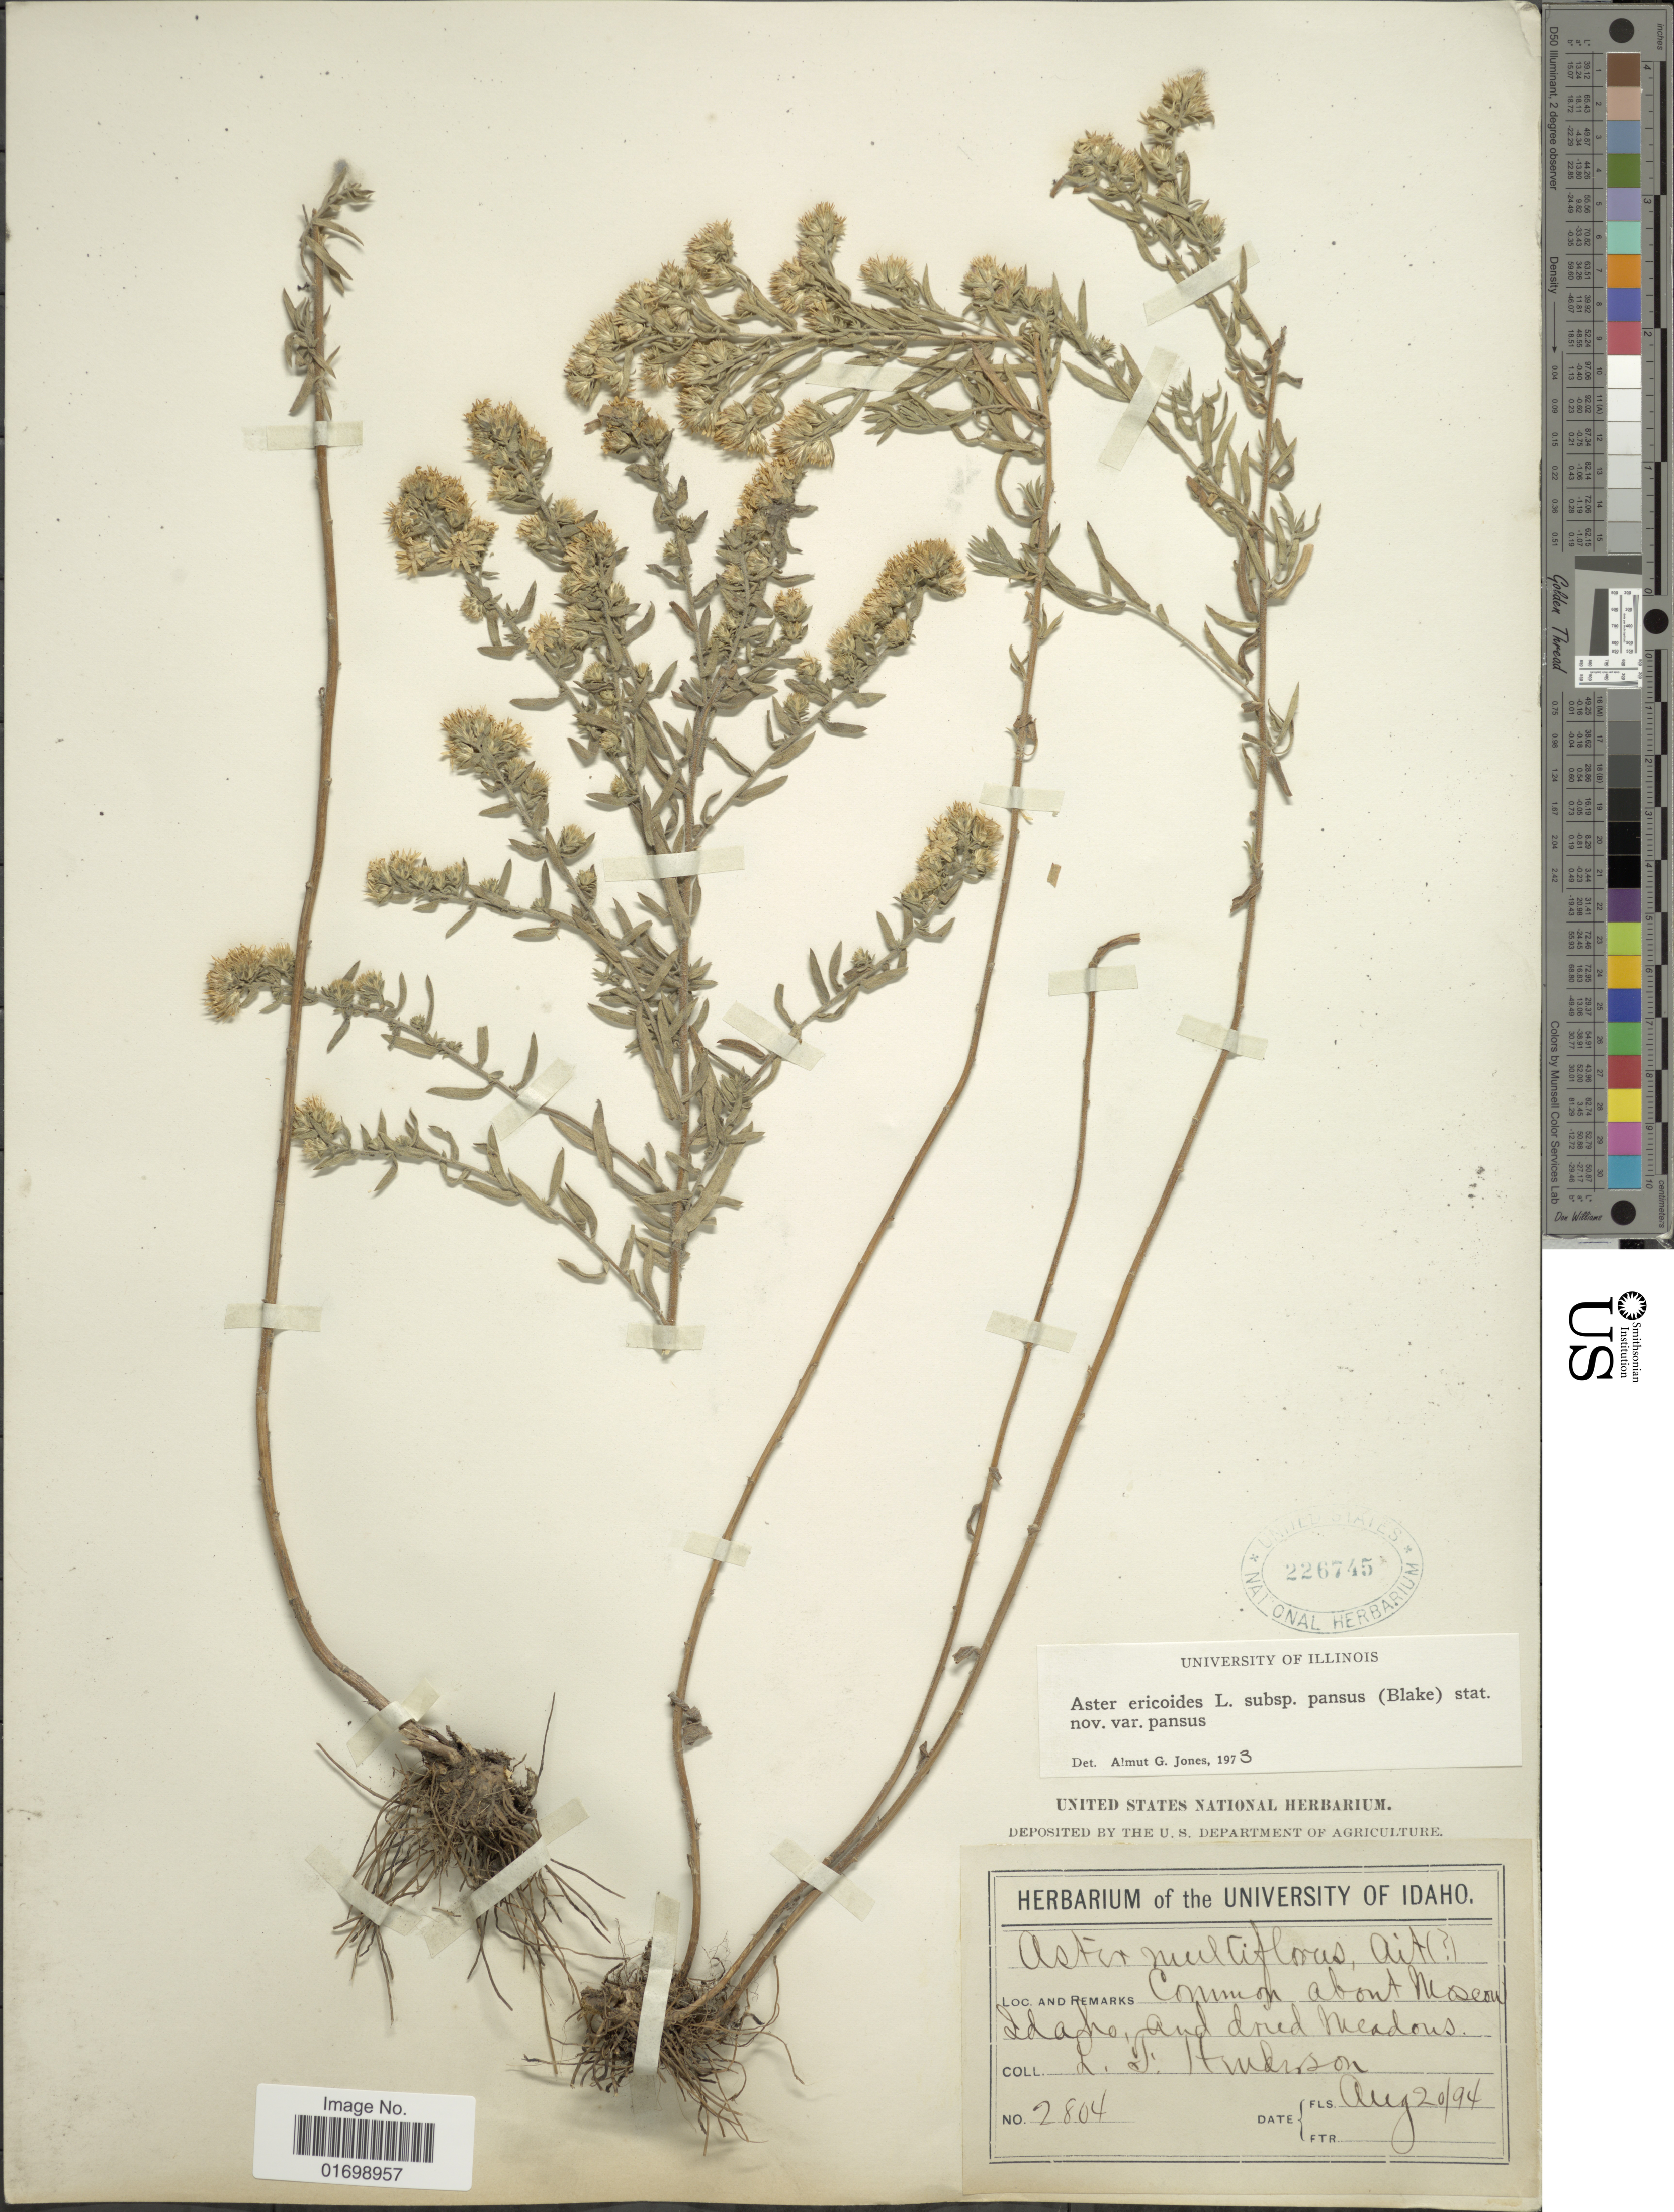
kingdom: Plantae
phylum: Tracheophyta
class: Magnoliopsida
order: Asterales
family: Asteraceae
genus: Symphyotrichum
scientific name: Symphyotrichum ericoides var. pansum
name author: (S.F. Blake) G.L. Nesom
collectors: L. Henderson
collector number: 2804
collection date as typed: Transcribed d/m/y: 20/8/94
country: United States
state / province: Idaho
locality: Common about Moscow , and dried meadows.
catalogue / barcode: US 226745